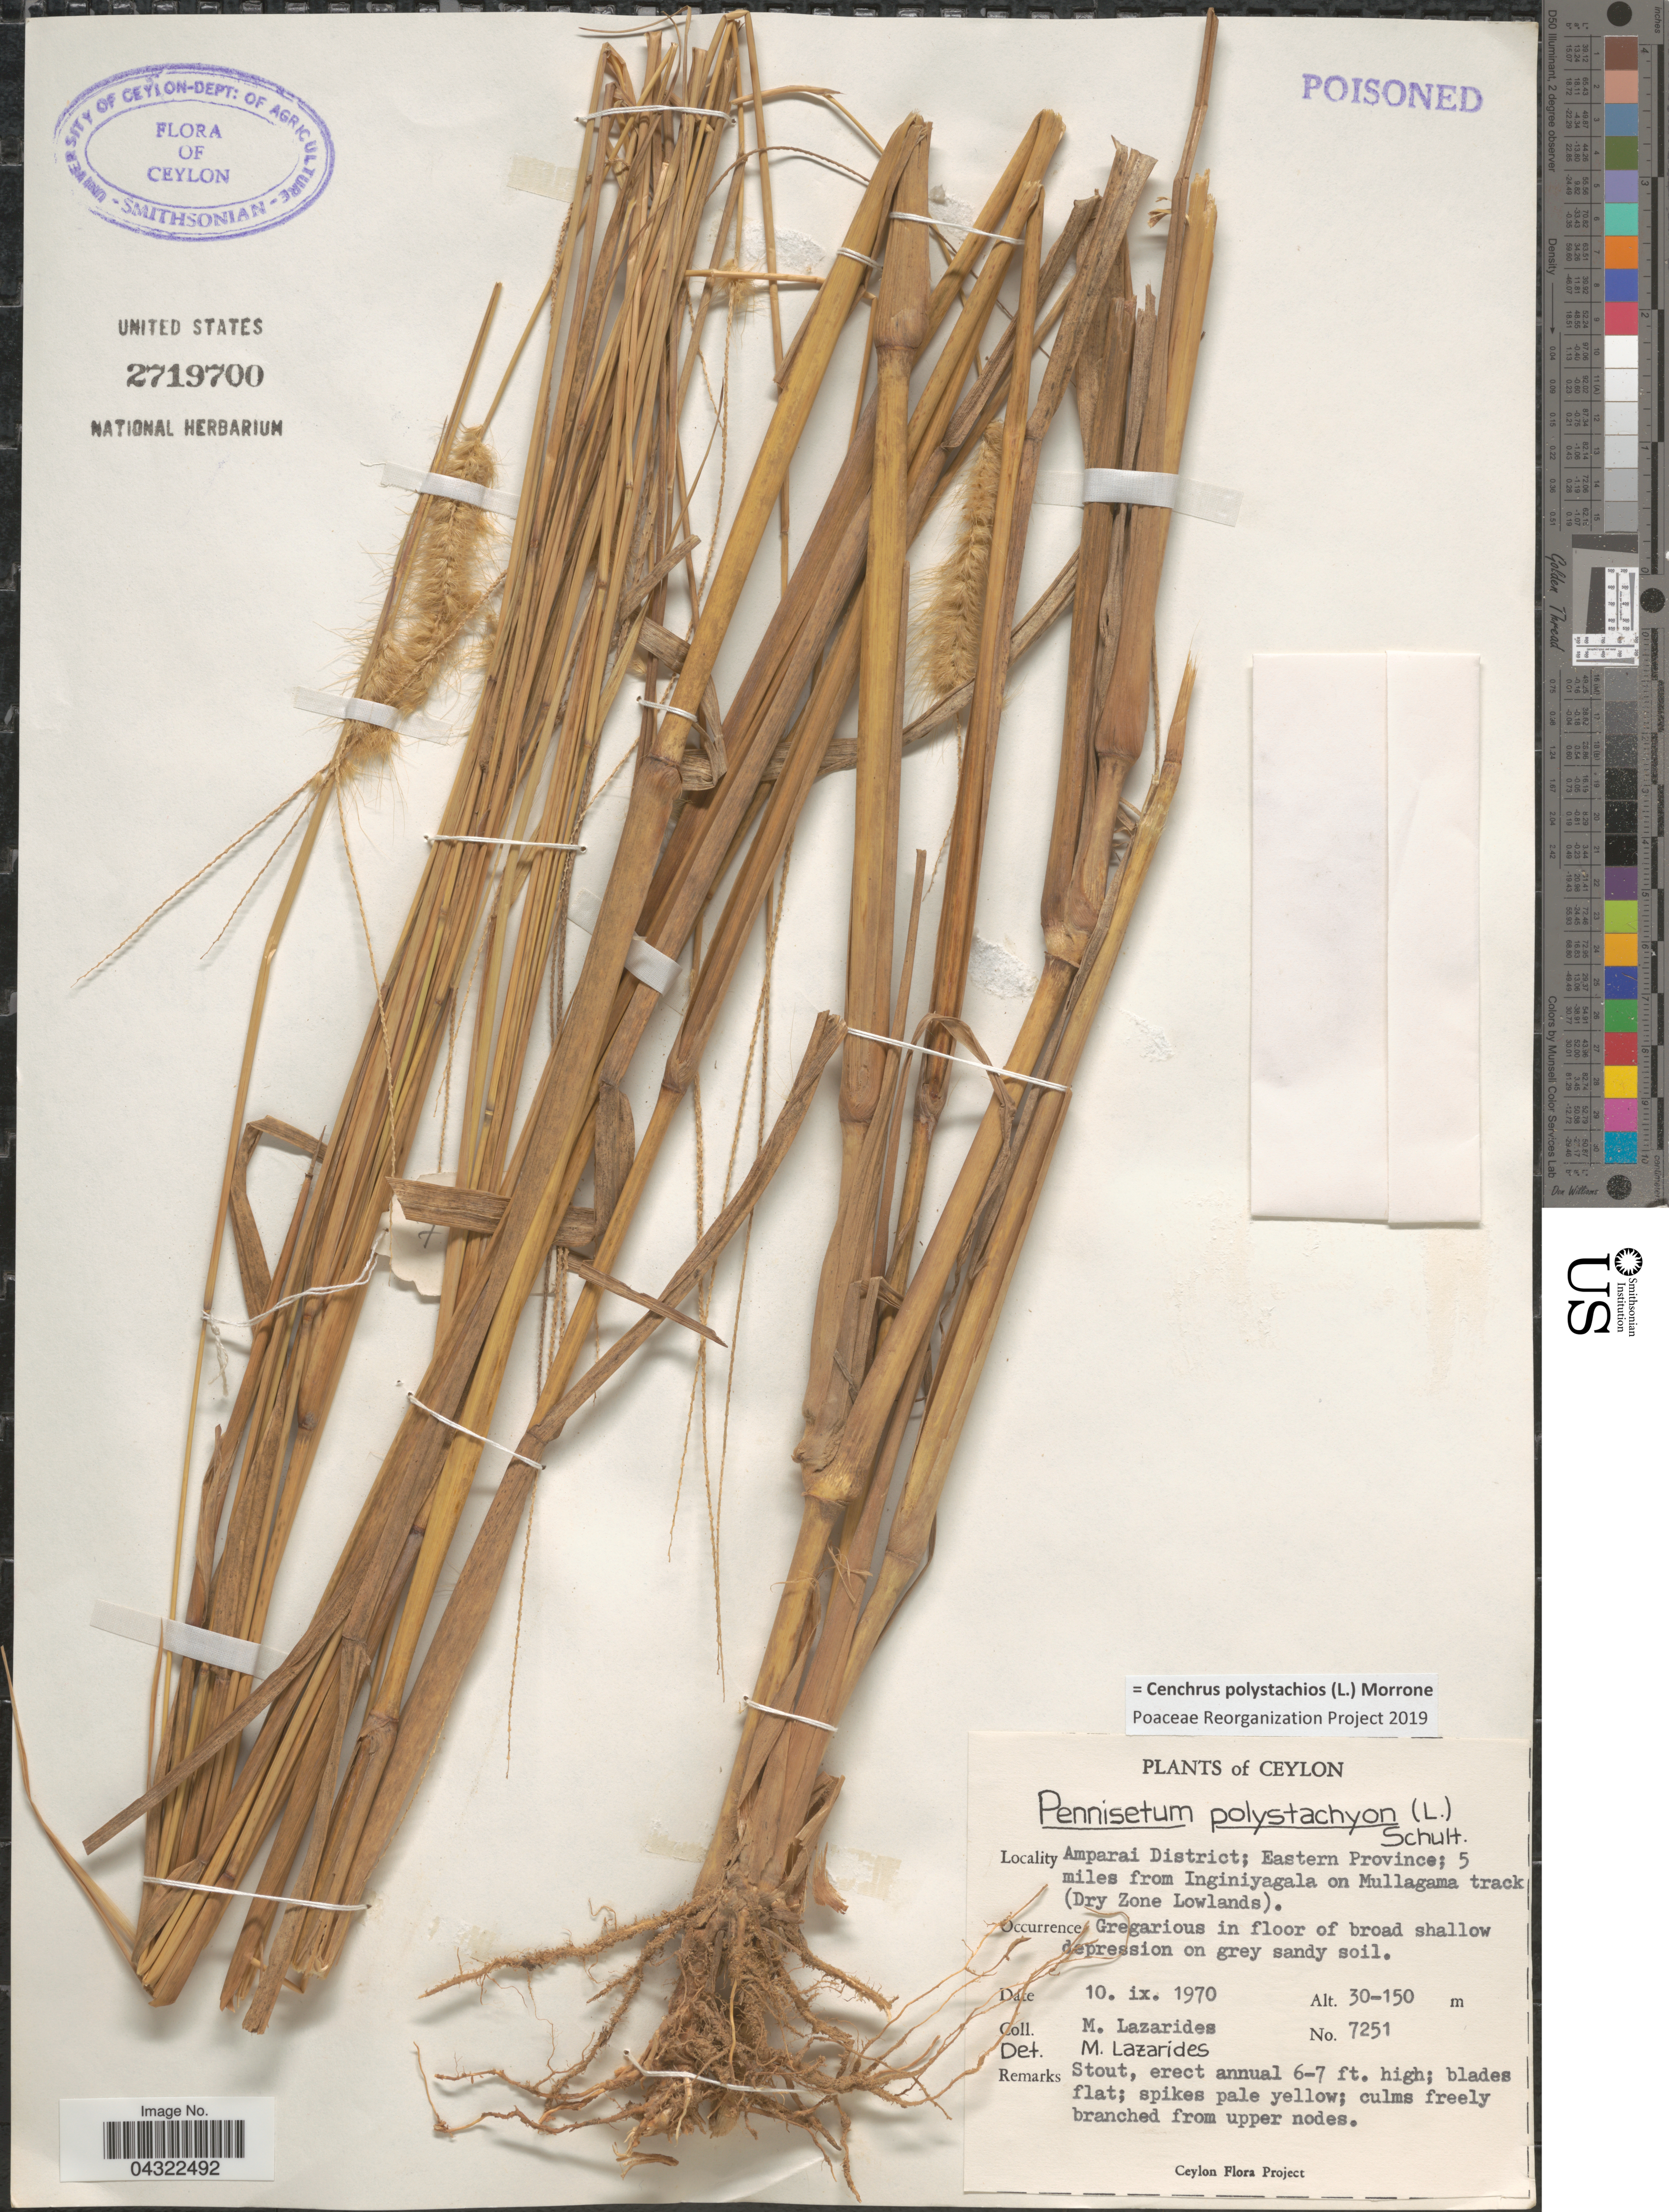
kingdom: Plantae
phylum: Tracheophyta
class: Liliopsida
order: Poales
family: Poaceae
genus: Cenchrus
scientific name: Cenchrus polystachios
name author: (L.) Morrone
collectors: M. Lazarides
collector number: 7251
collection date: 1970-09-10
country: Sri Lanka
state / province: Eastern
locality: Ceylon. Amparai District; 5 miles from Inginiyagala on Mullagama track. (Dry Zone Lowlands).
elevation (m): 30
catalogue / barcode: US 2719700